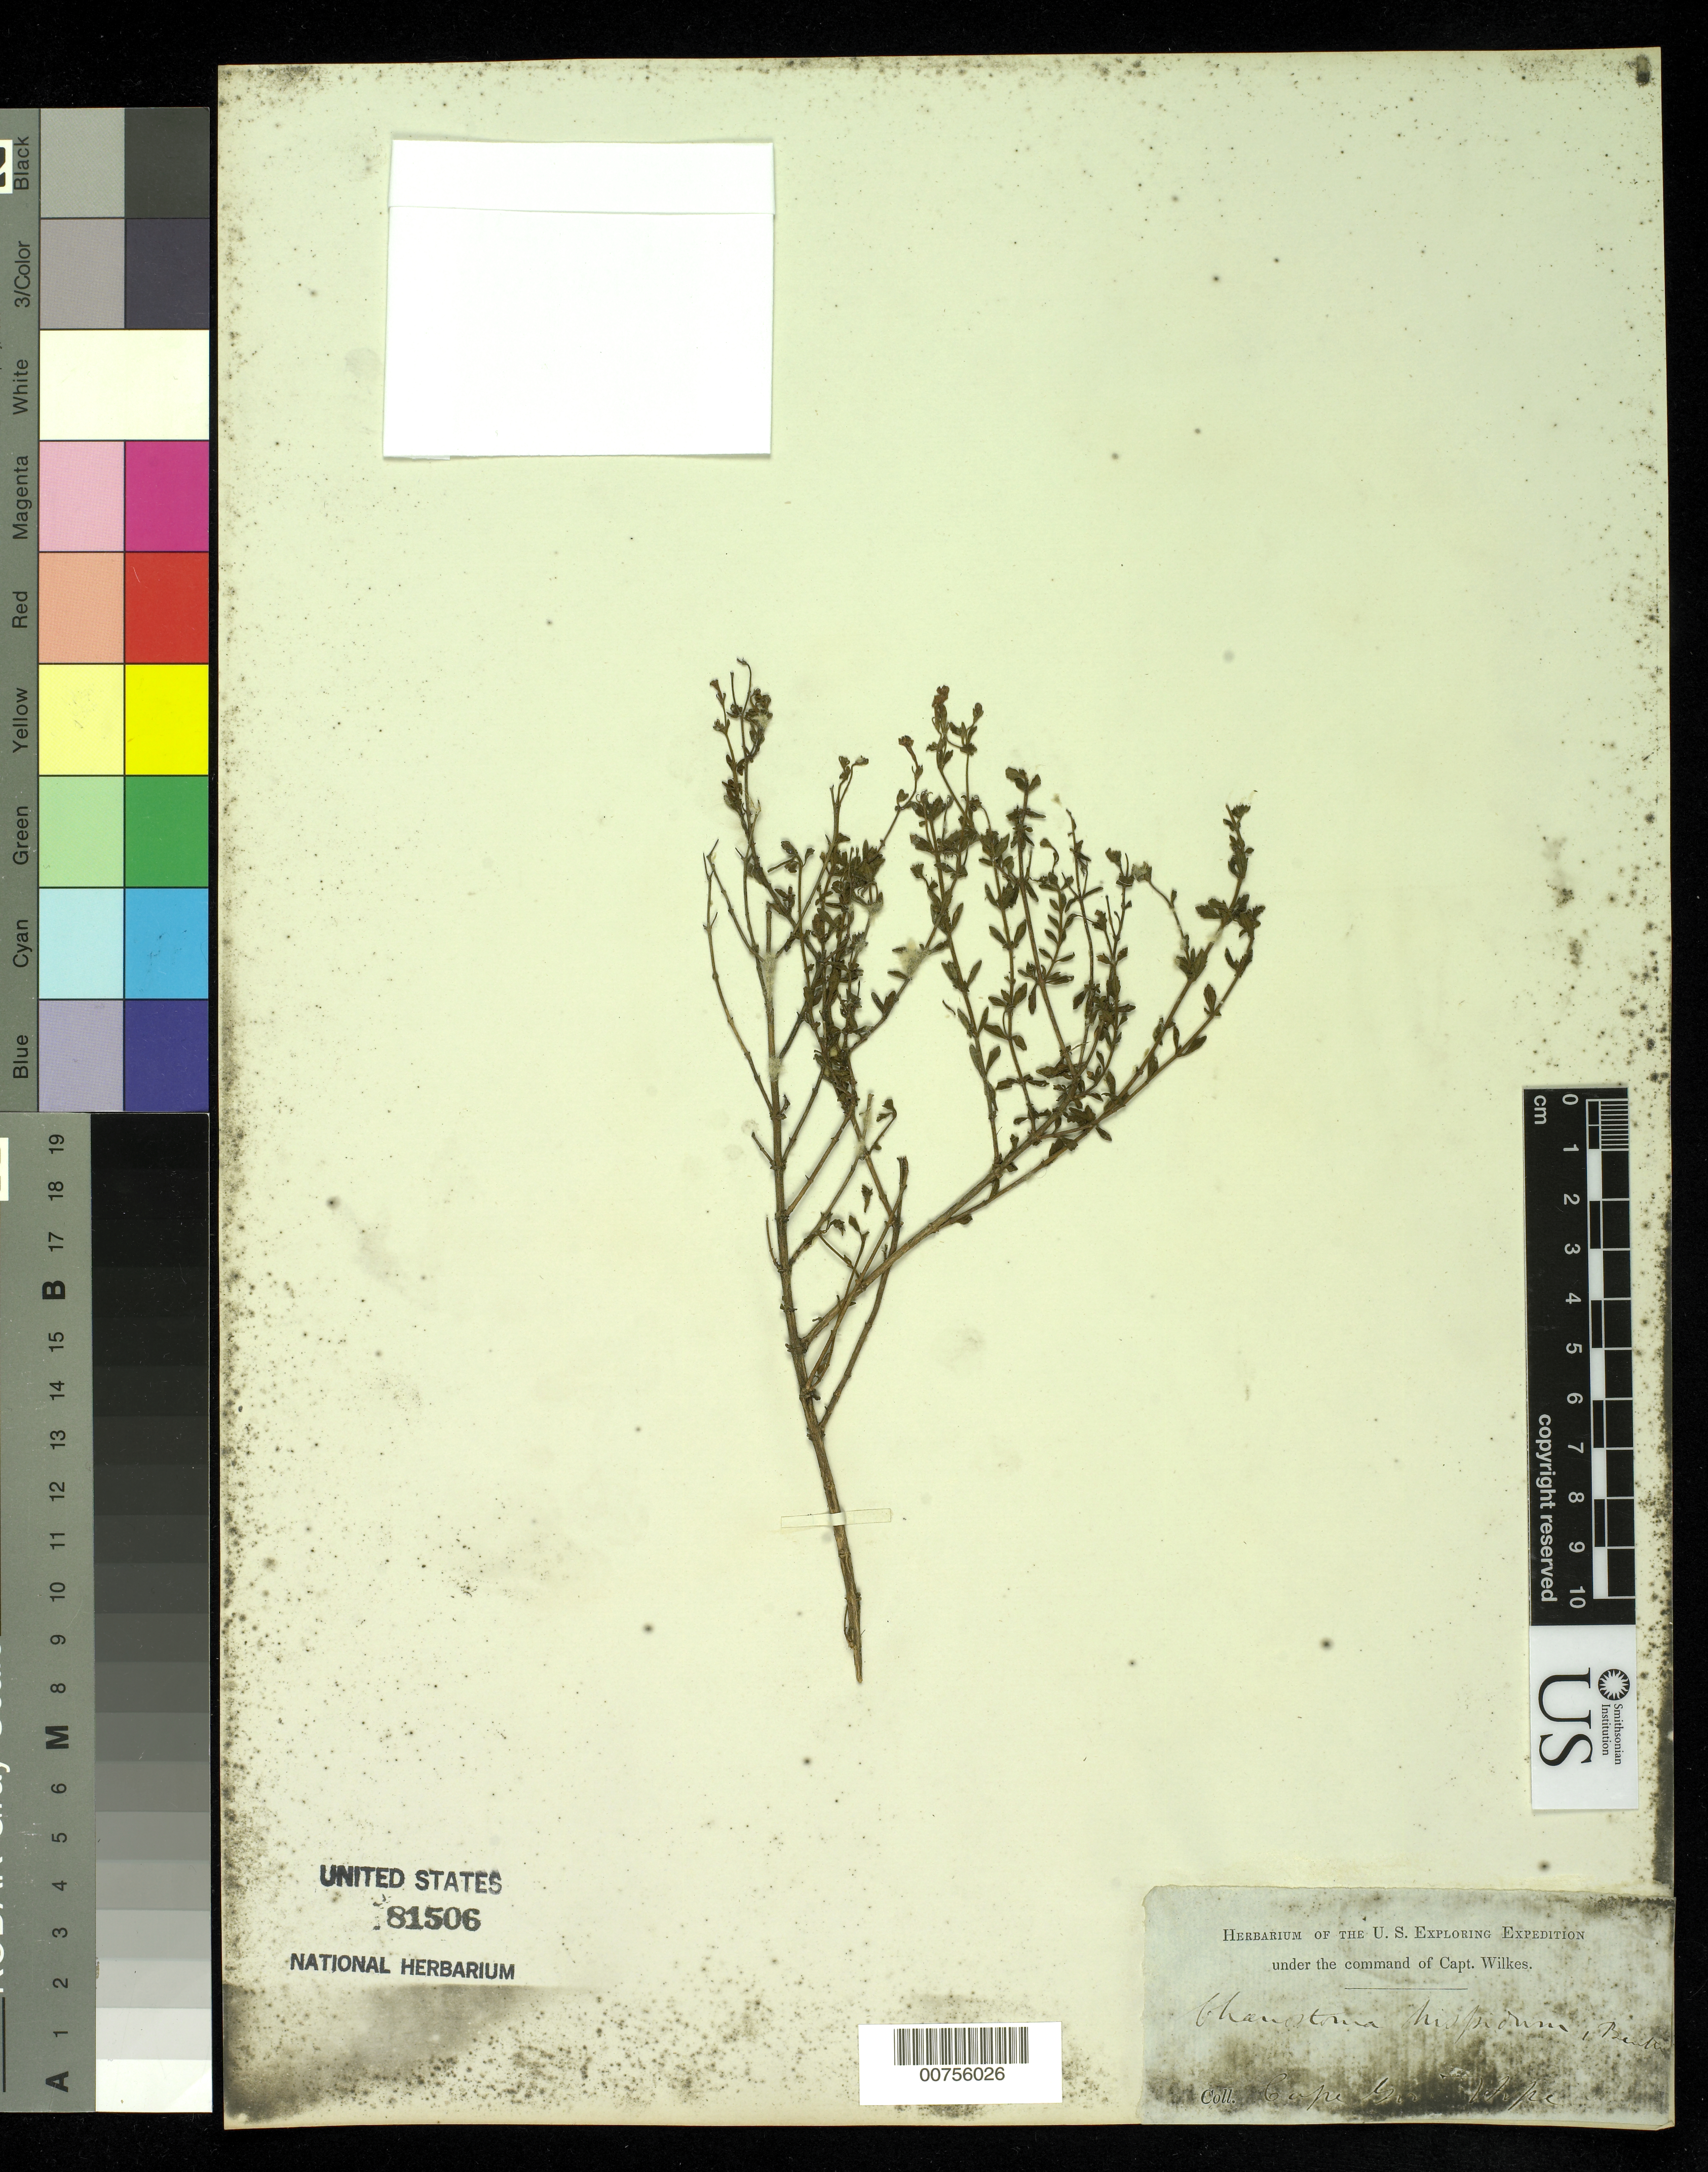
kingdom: Plantae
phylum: Tracheophyta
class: Magnoliopsida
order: Lamiales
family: Scrophulariaceae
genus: Sutera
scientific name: Sutera hispida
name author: (Thunb.) Druce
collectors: Wilkes Explor. Exped.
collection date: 1838/1842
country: South Africa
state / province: Western Cape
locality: Cape of Good Hope. Cape Town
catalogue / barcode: US 81506